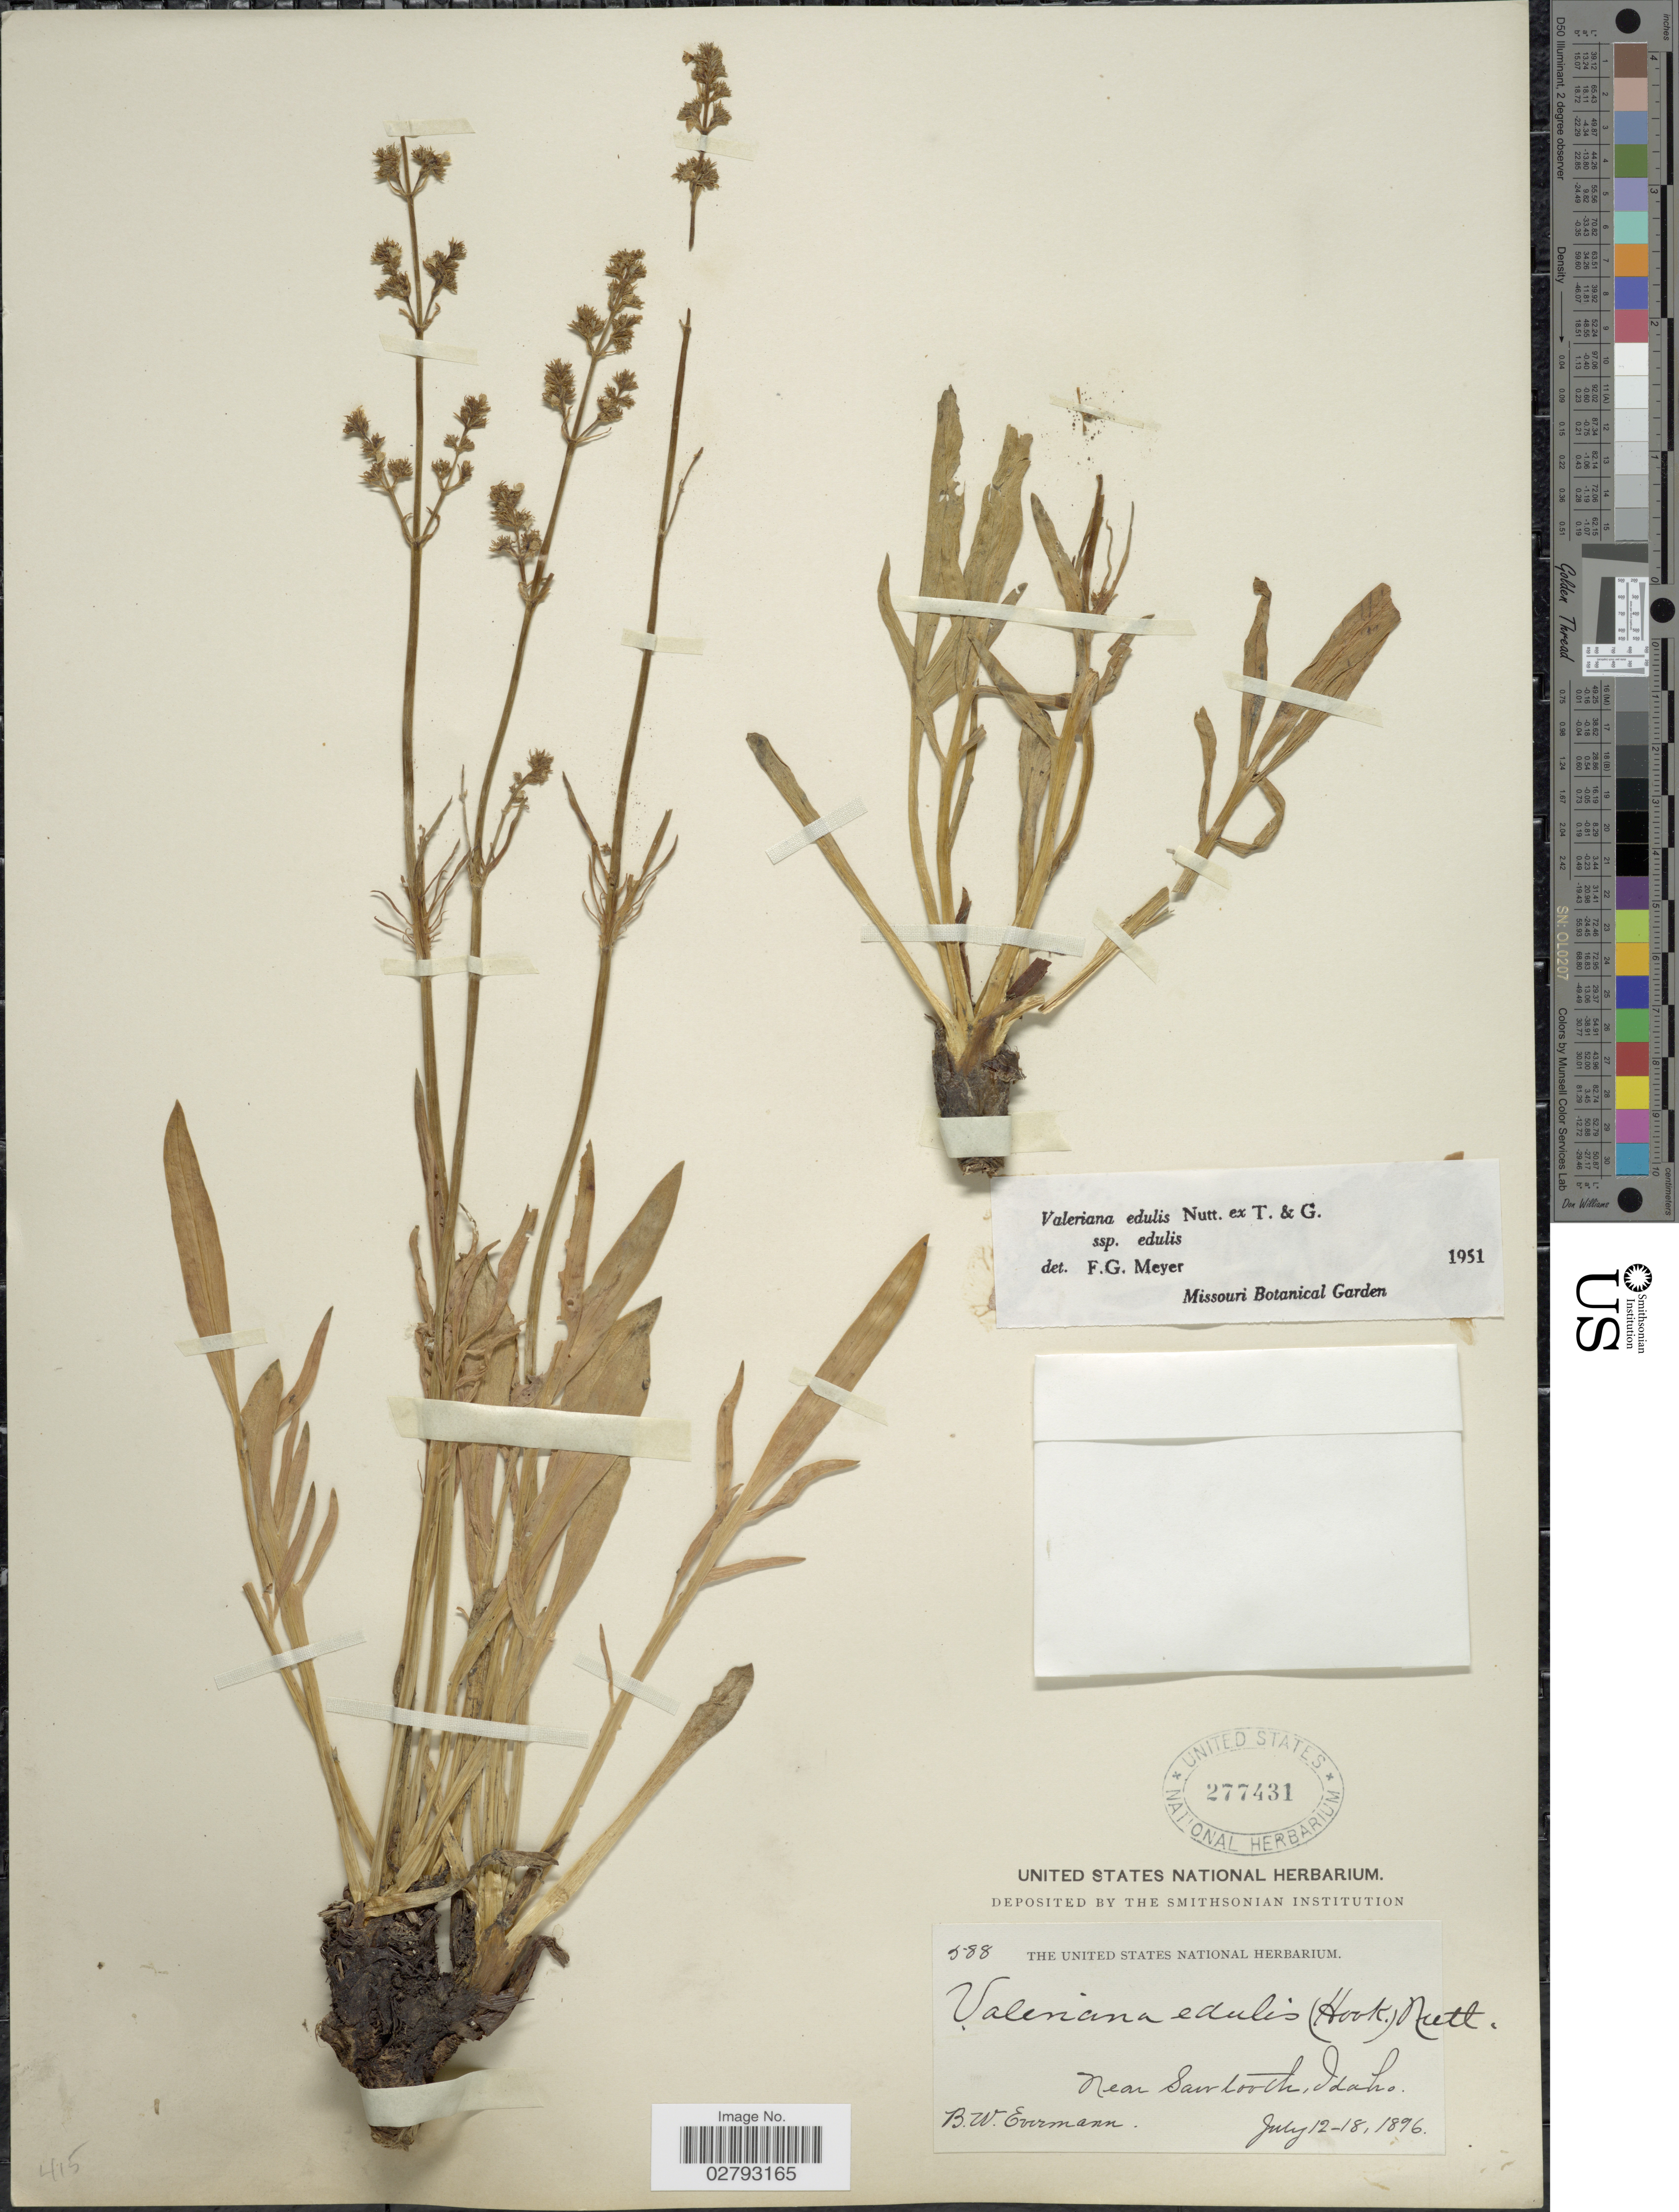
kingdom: Plantae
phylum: Tracheophyta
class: Magnoliopsida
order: Dipsacales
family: Caprifoliaceae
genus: Valeriana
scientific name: Valeriana edulis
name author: Nutt.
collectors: B. W. Evermann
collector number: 588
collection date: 1896-07-12/1896-07-18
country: United States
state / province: Idaho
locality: Near Sawtooth.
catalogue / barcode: US 277431